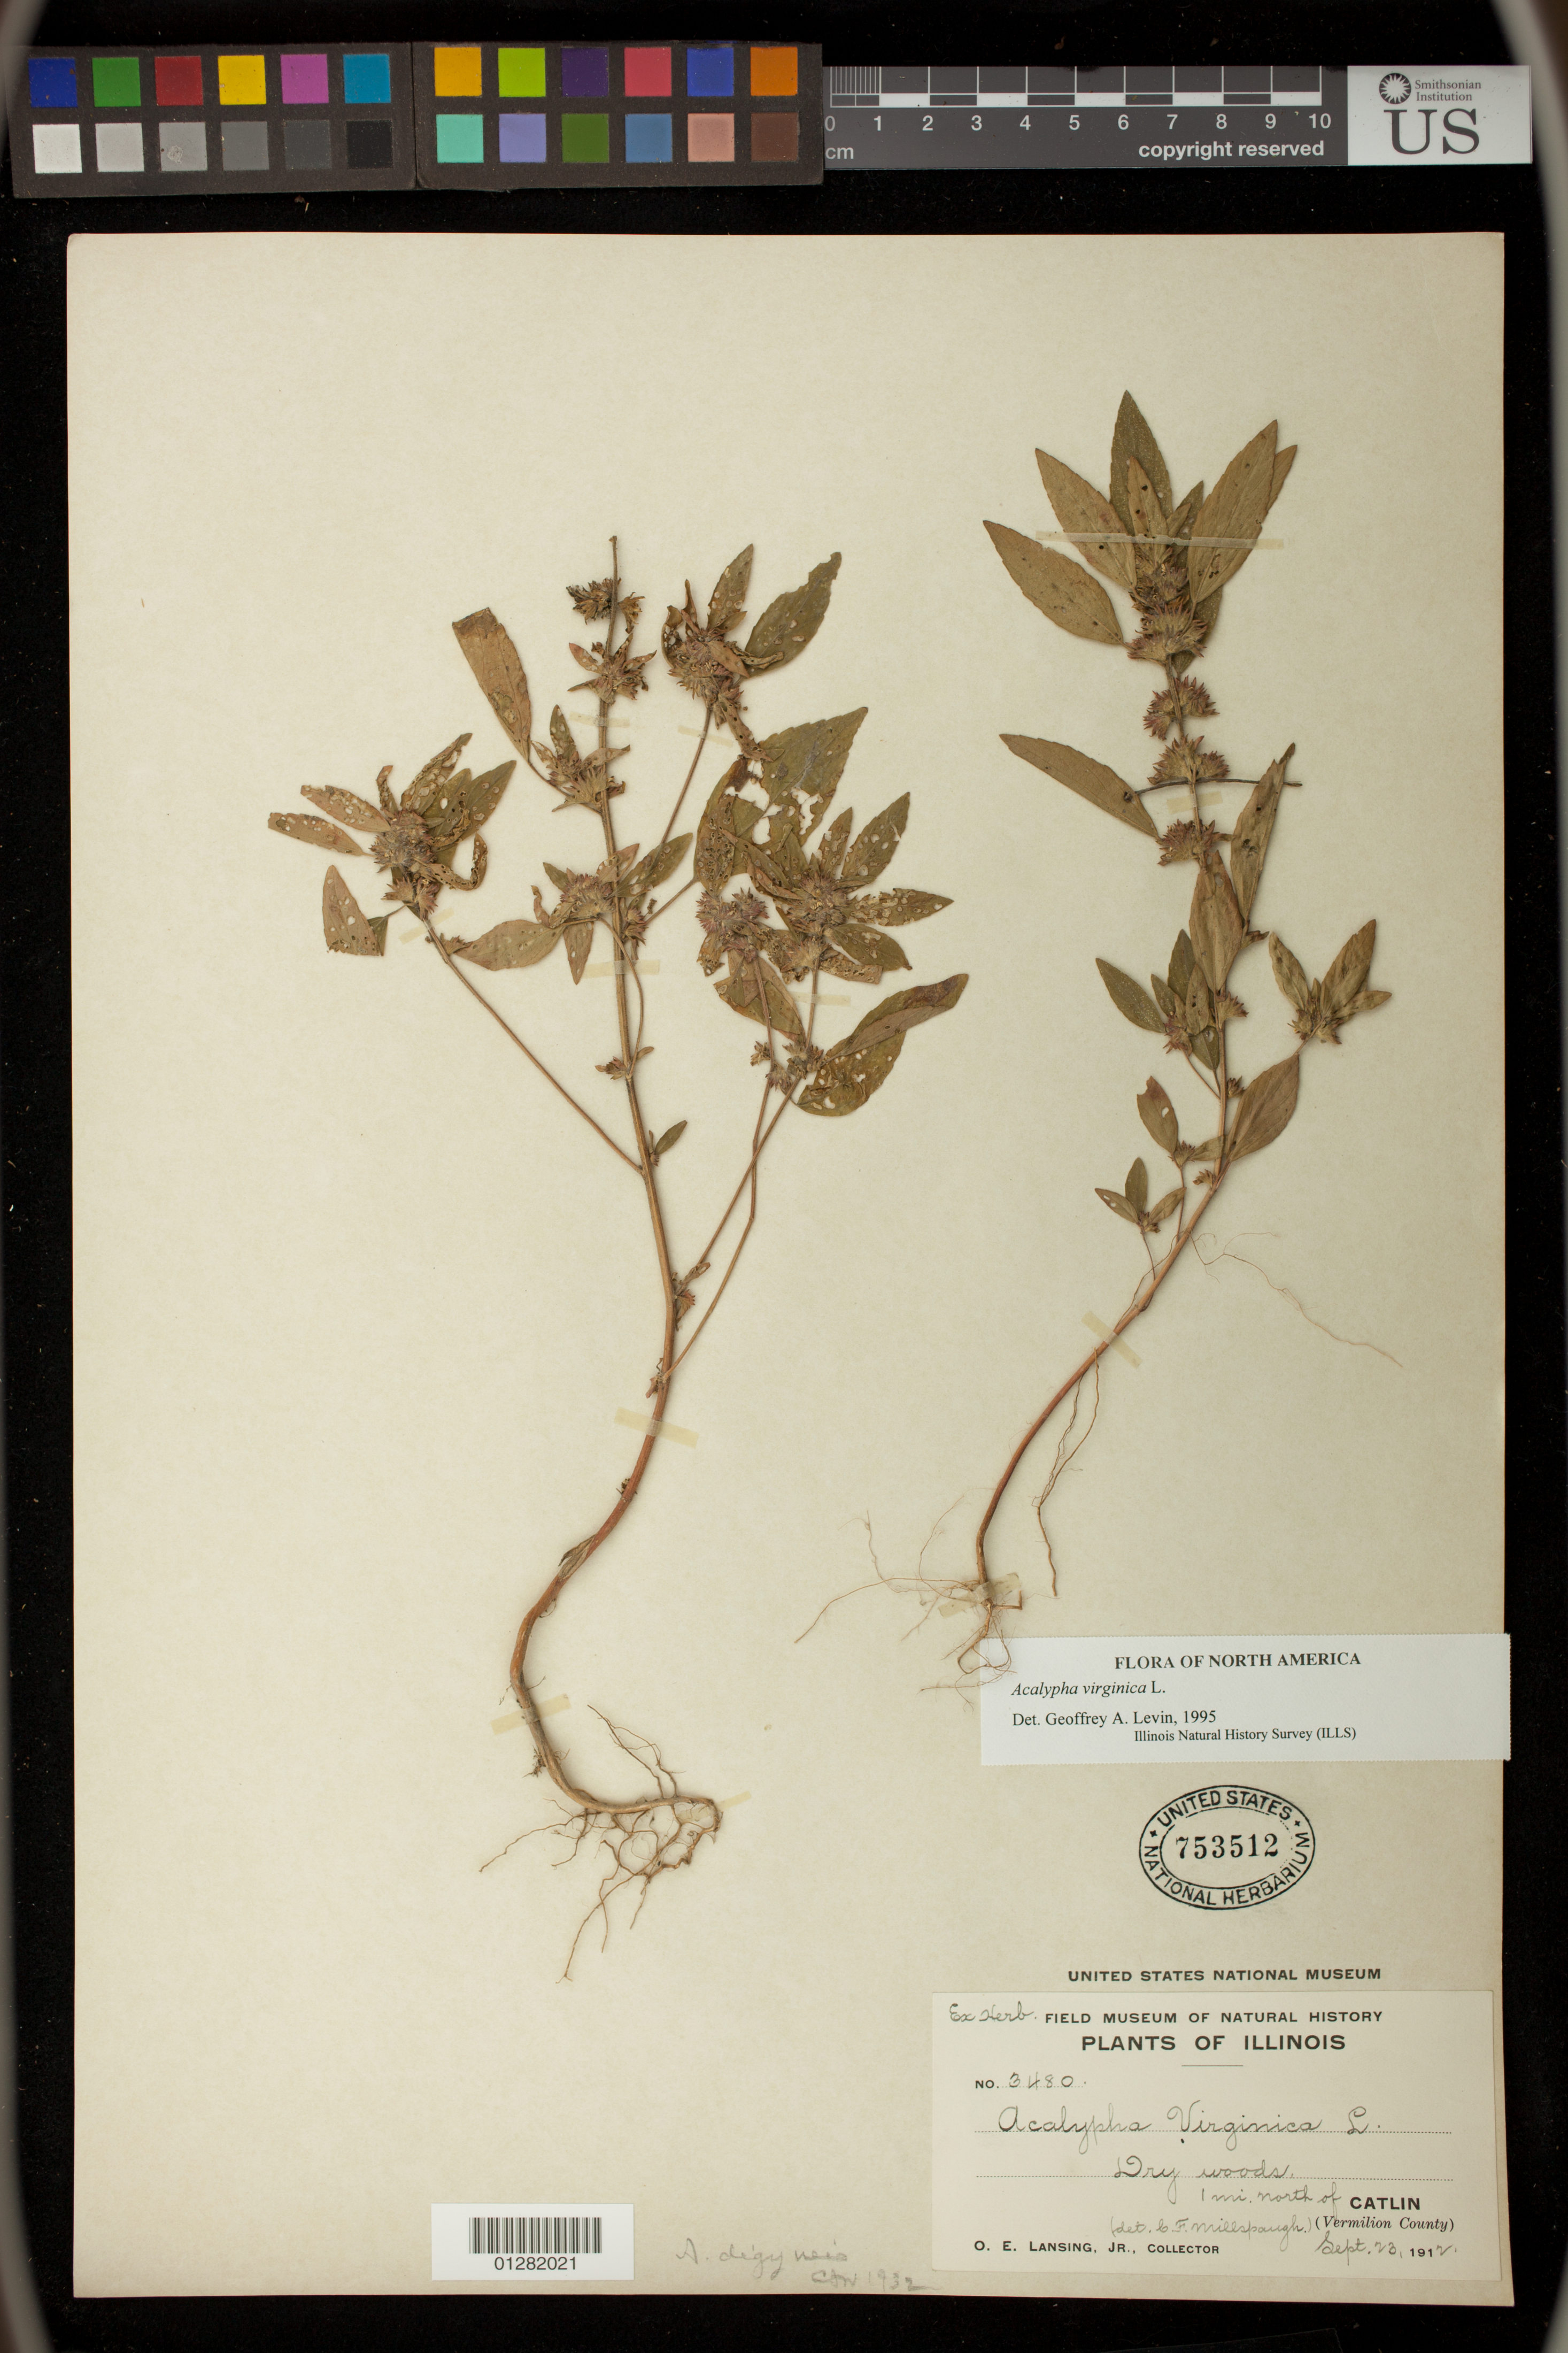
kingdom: Plantae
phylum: Tracheophyta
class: Magnoliopsida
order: Malpighiales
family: Euphorbiaceae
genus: Acalypha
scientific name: Acalypha virginica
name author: L.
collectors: O. Lansing Jr.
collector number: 3480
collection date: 1912-09-23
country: United States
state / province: Illinois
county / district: Vermillion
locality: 1 mi. north of Catlin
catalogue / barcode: US 753512